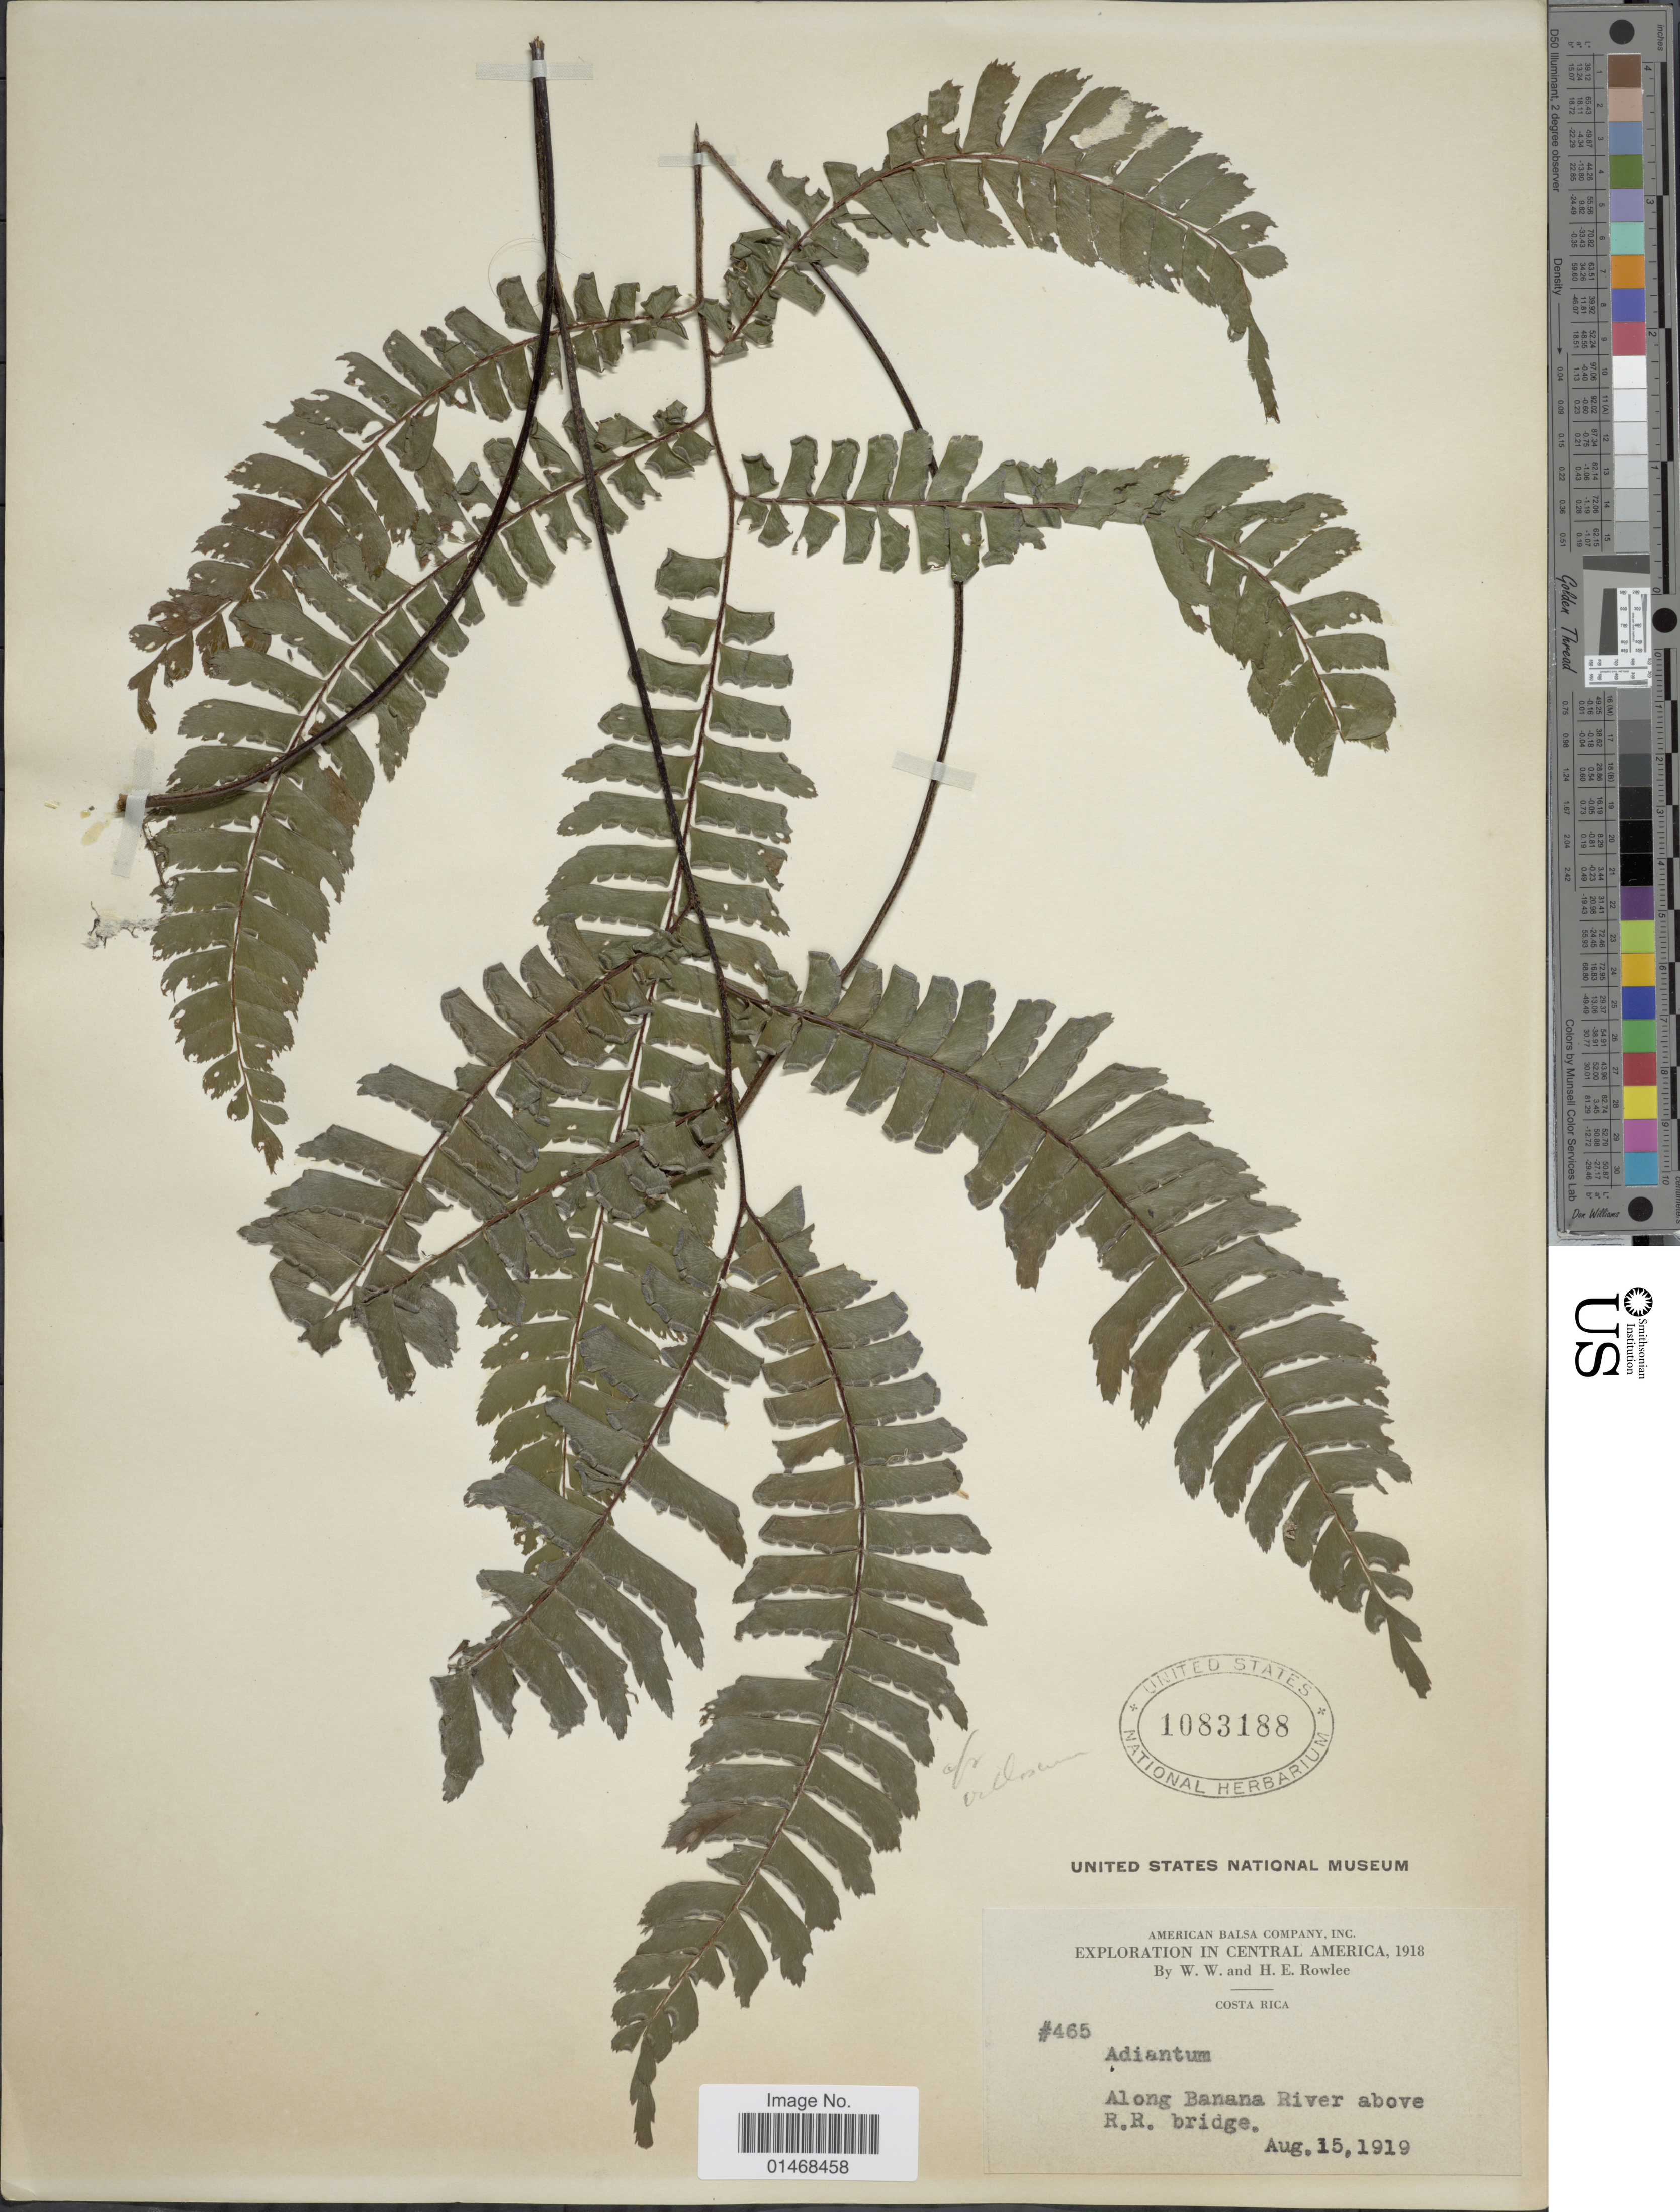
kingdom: Plantae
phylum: Tracheophyta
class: Polypodiopsida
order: Polypodiales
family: Pteridaceae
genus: Adiantum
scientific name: Adiantum villosum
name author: L.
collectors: W. W. Rowlee & H. E. Rowlee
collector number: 465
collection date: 1919-08-15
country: Costa Rica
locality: Along Banana River above R.R. bridge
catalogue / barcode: US 1083188